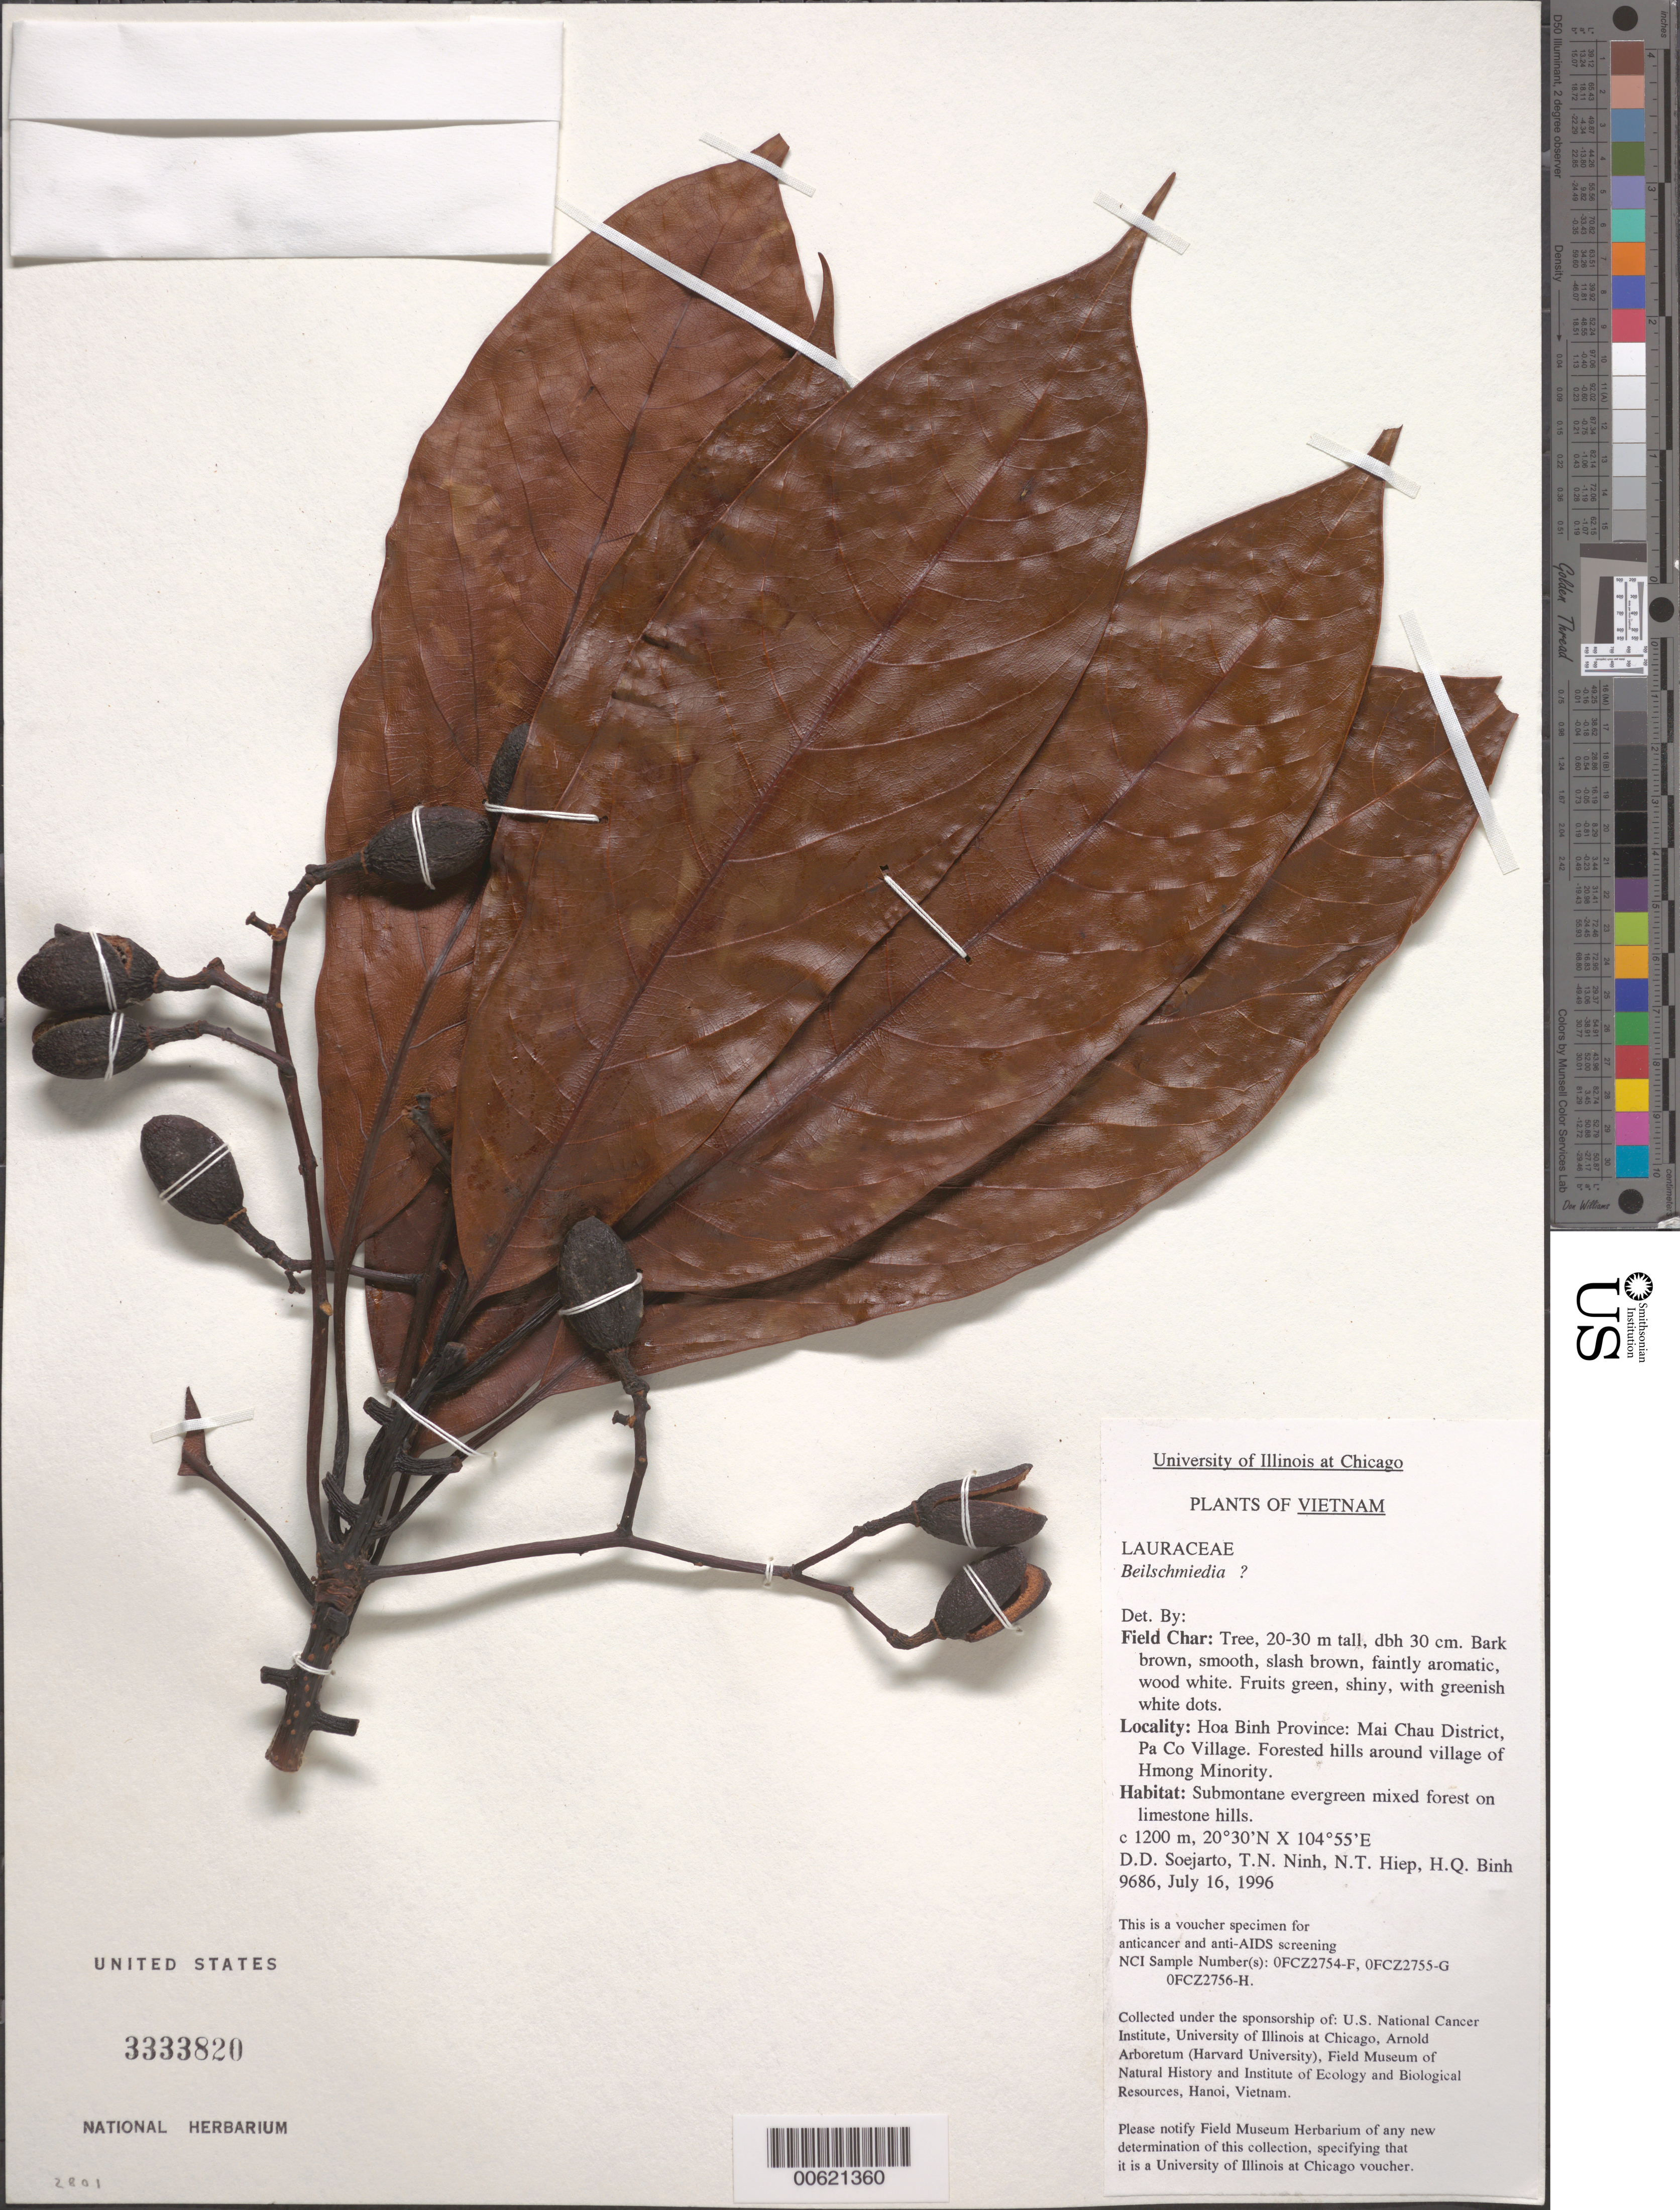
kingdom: Plantae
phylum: Tracheophyta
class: Magnoliopsida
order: Laurales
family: Lauraceae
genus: Beilschmiedia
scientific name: Beilschmiedia sp.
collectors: T. N. Ninh, N. T. Hiep & H. Q. Binh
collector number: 9686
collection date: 1996-07-16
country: Vietnam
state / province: Hoa Binh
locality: Mai Chau District, Pa Co Village. Forested hills around village of Hmong Minority.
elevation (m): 1200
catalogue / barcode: US 3333820